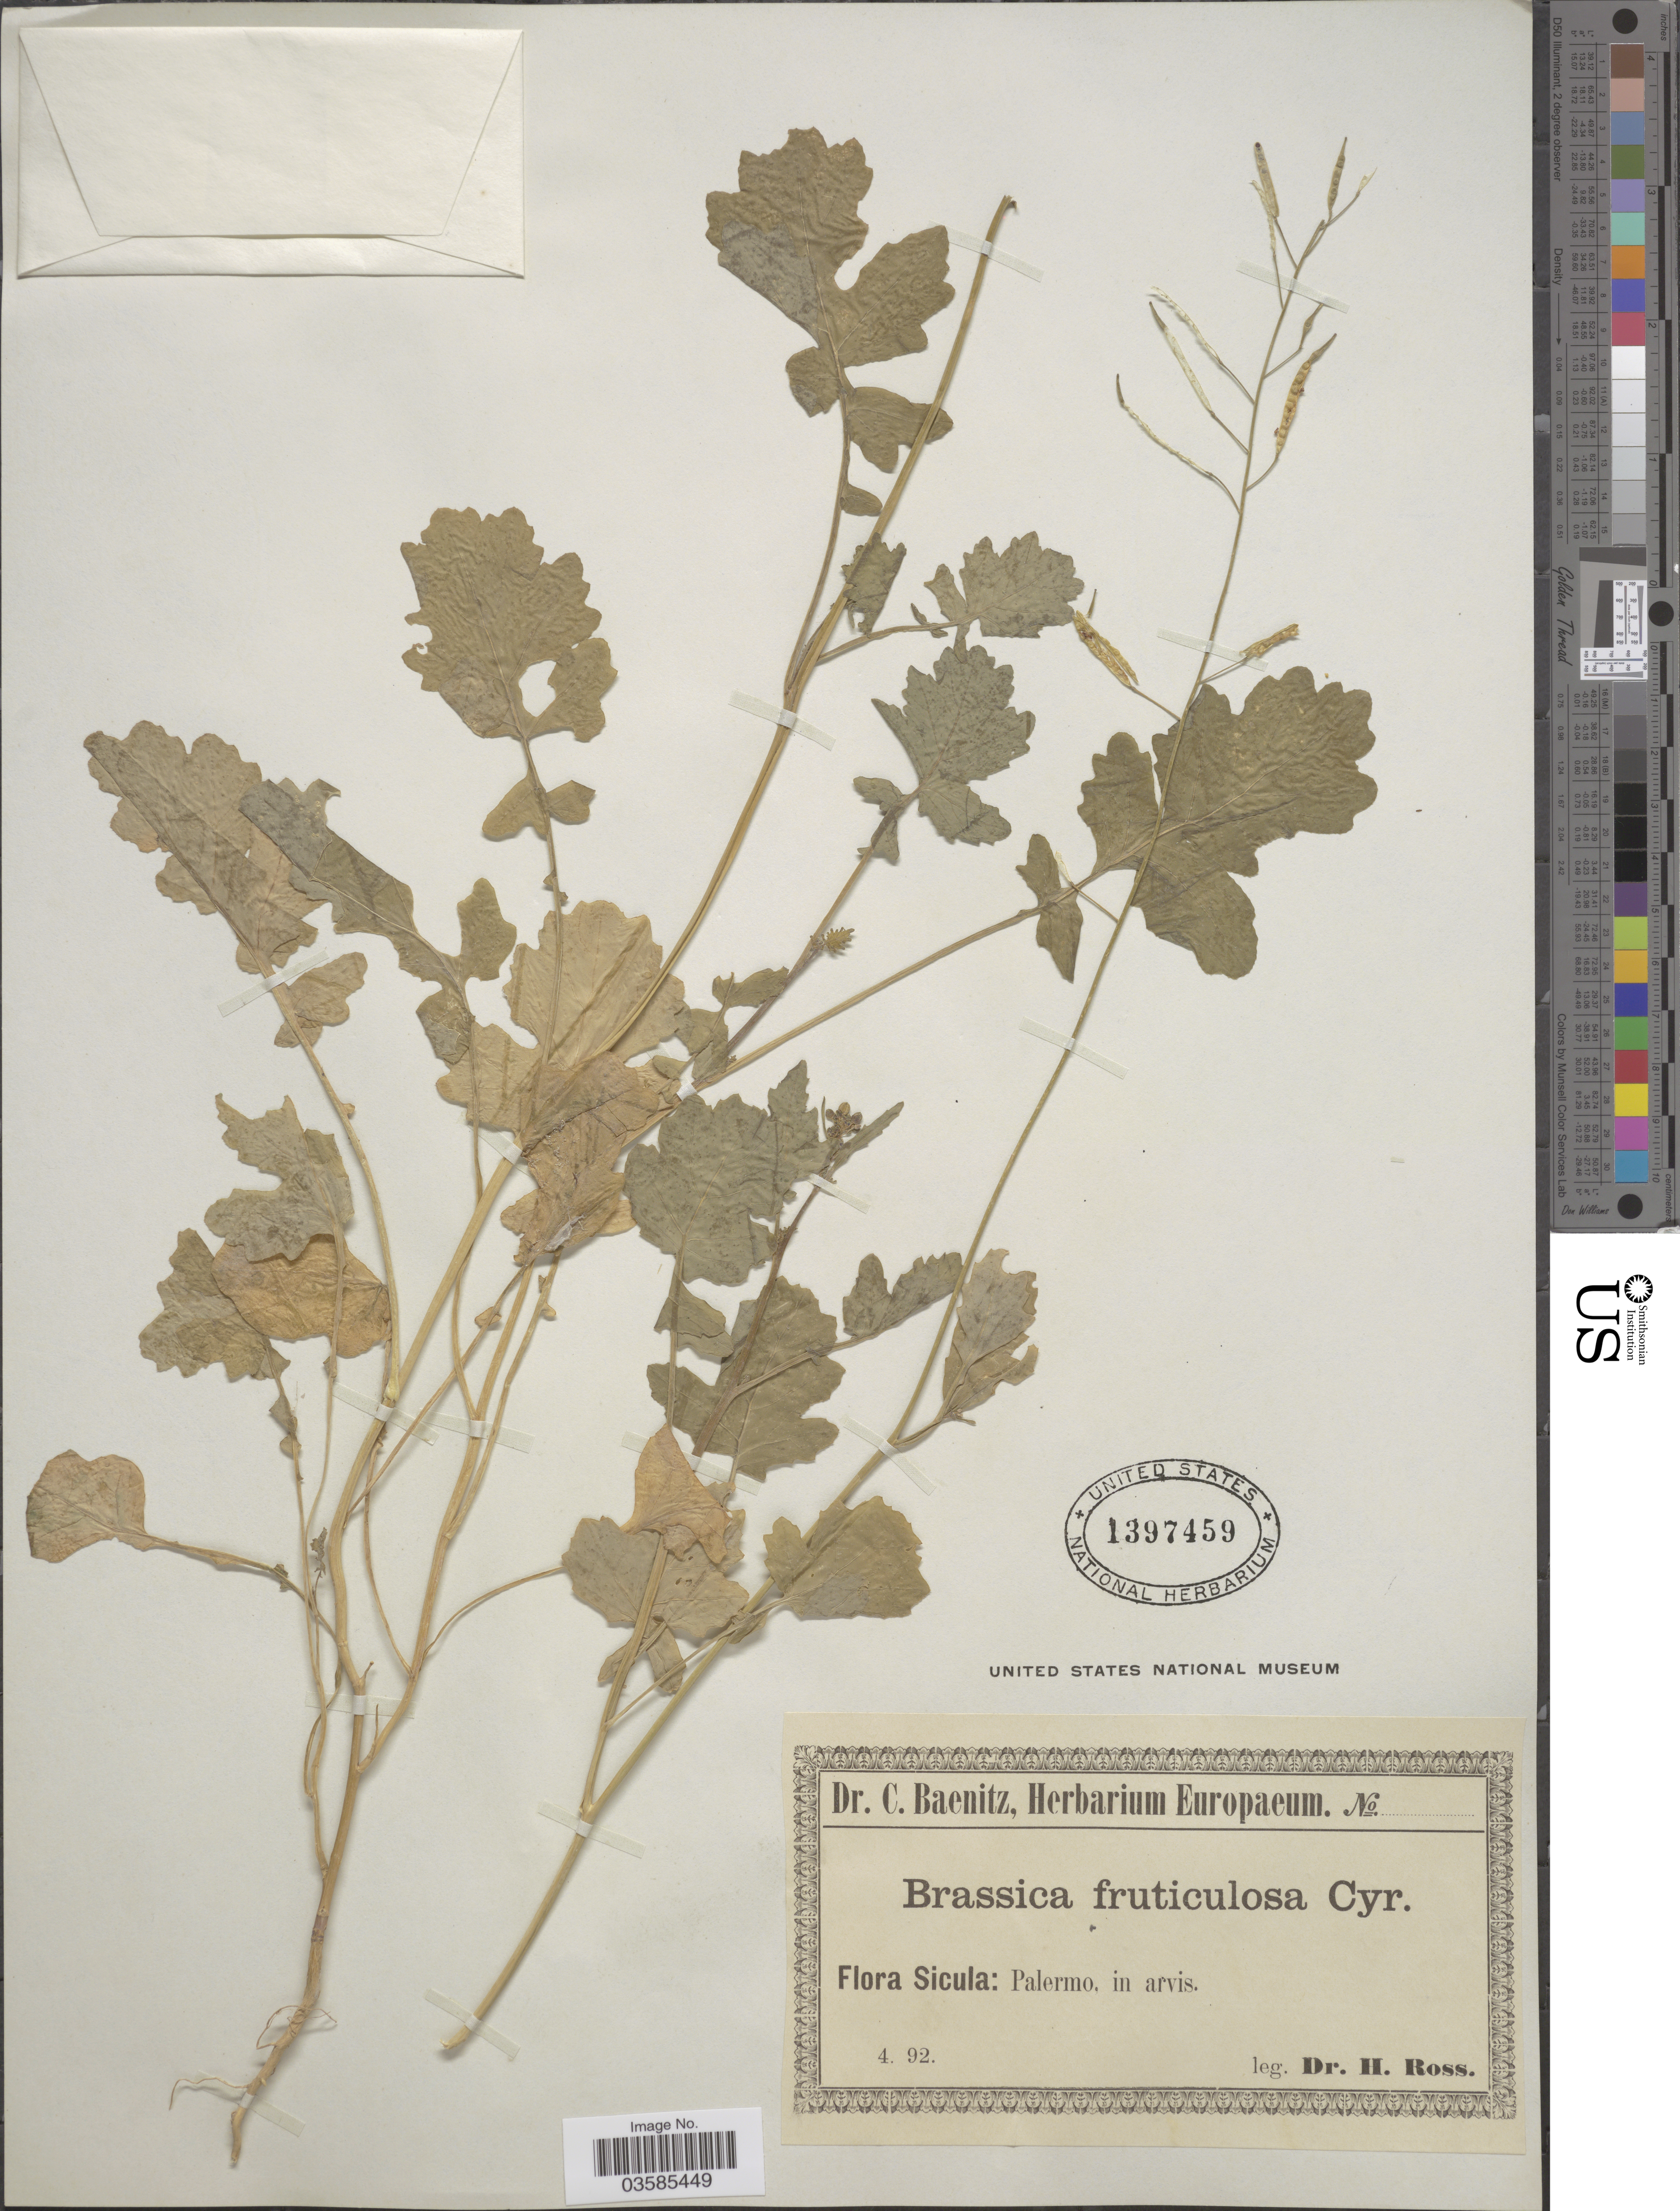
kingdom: Plantae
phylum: Tracheophyta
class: Magnoliopsida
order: Brassicales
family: Brassicaceae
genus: Brassica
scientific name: Brassica fruticulosa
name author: Cirillo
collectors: H. Ross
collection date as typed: Transcribed d/m/y: /4/92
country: Italy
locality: Sicula: Palermo. in arvis.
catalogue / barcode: US 1397459